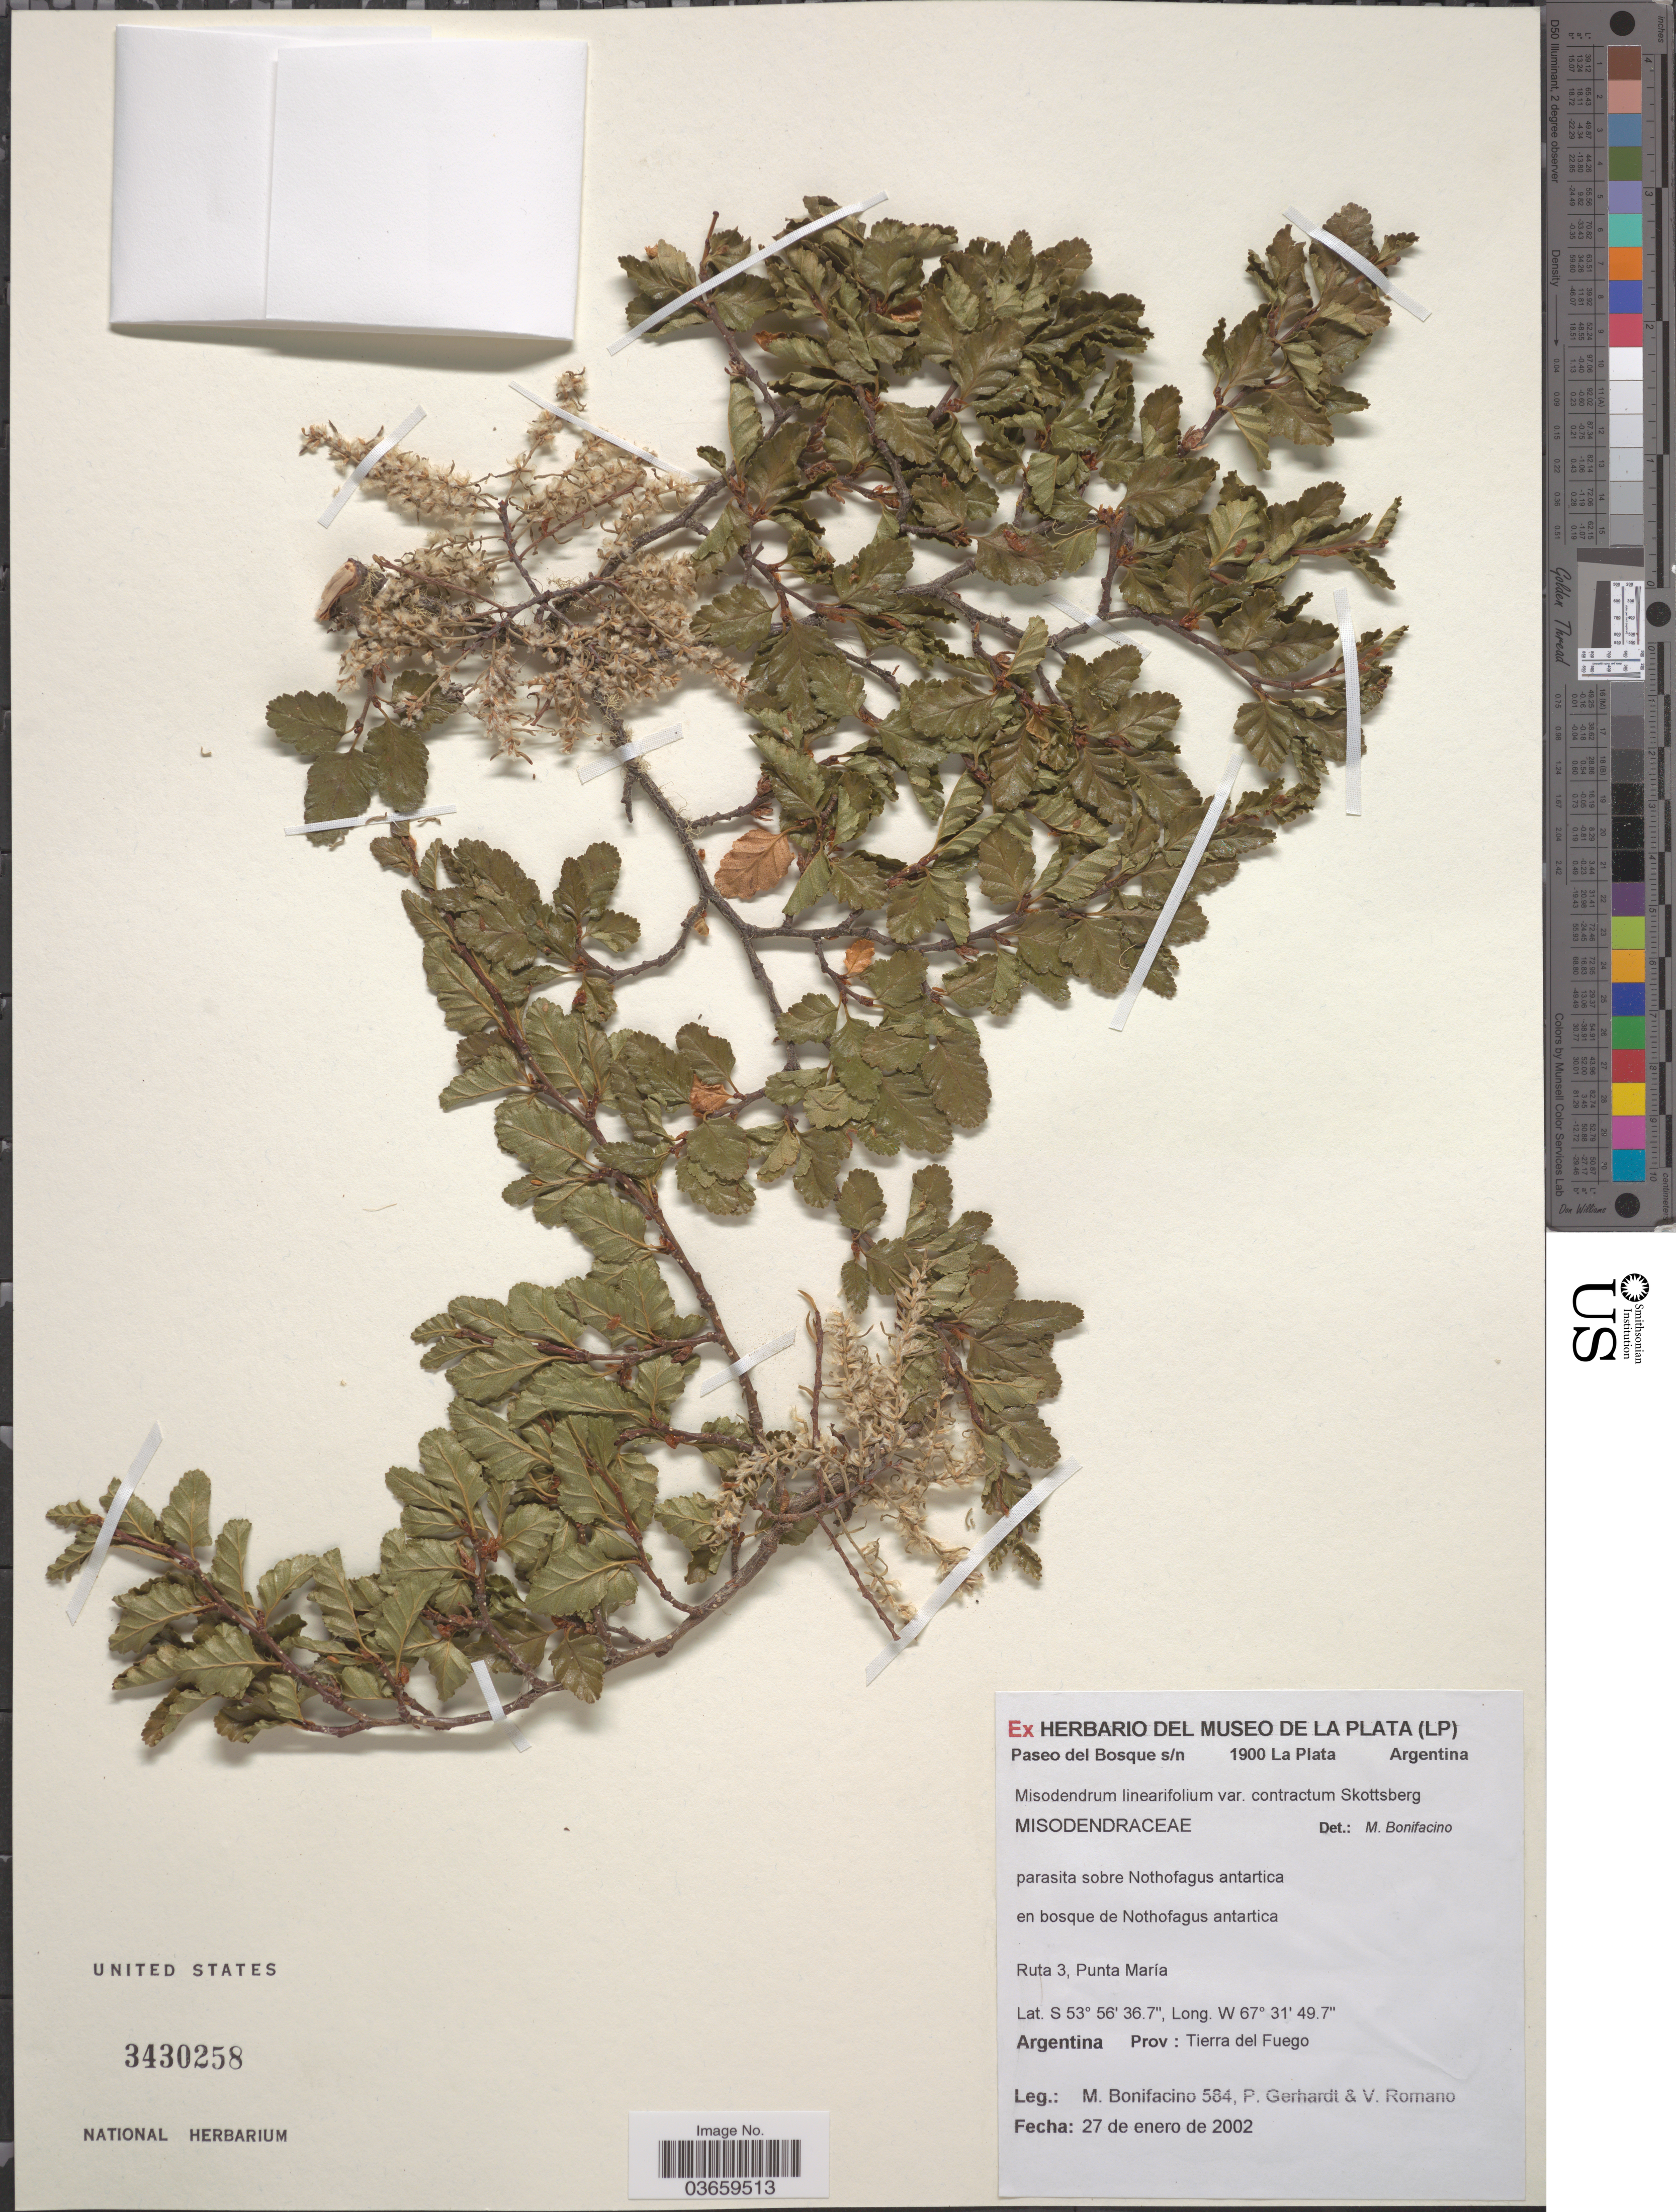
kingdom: Plantae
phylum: Tracheophyta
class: Magnoliopsida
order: Santalales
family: Misodendraceae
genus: Misodendrum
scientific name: Misodendrum linearifolium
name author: DC.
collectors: M. Bonifacino, P. Gerhardt & V. Romano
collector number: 0584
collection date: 2002-01-27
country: Argentina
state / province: Tierra del Fuego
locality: Ruta 3, Punta María.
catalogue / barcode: US 3430258